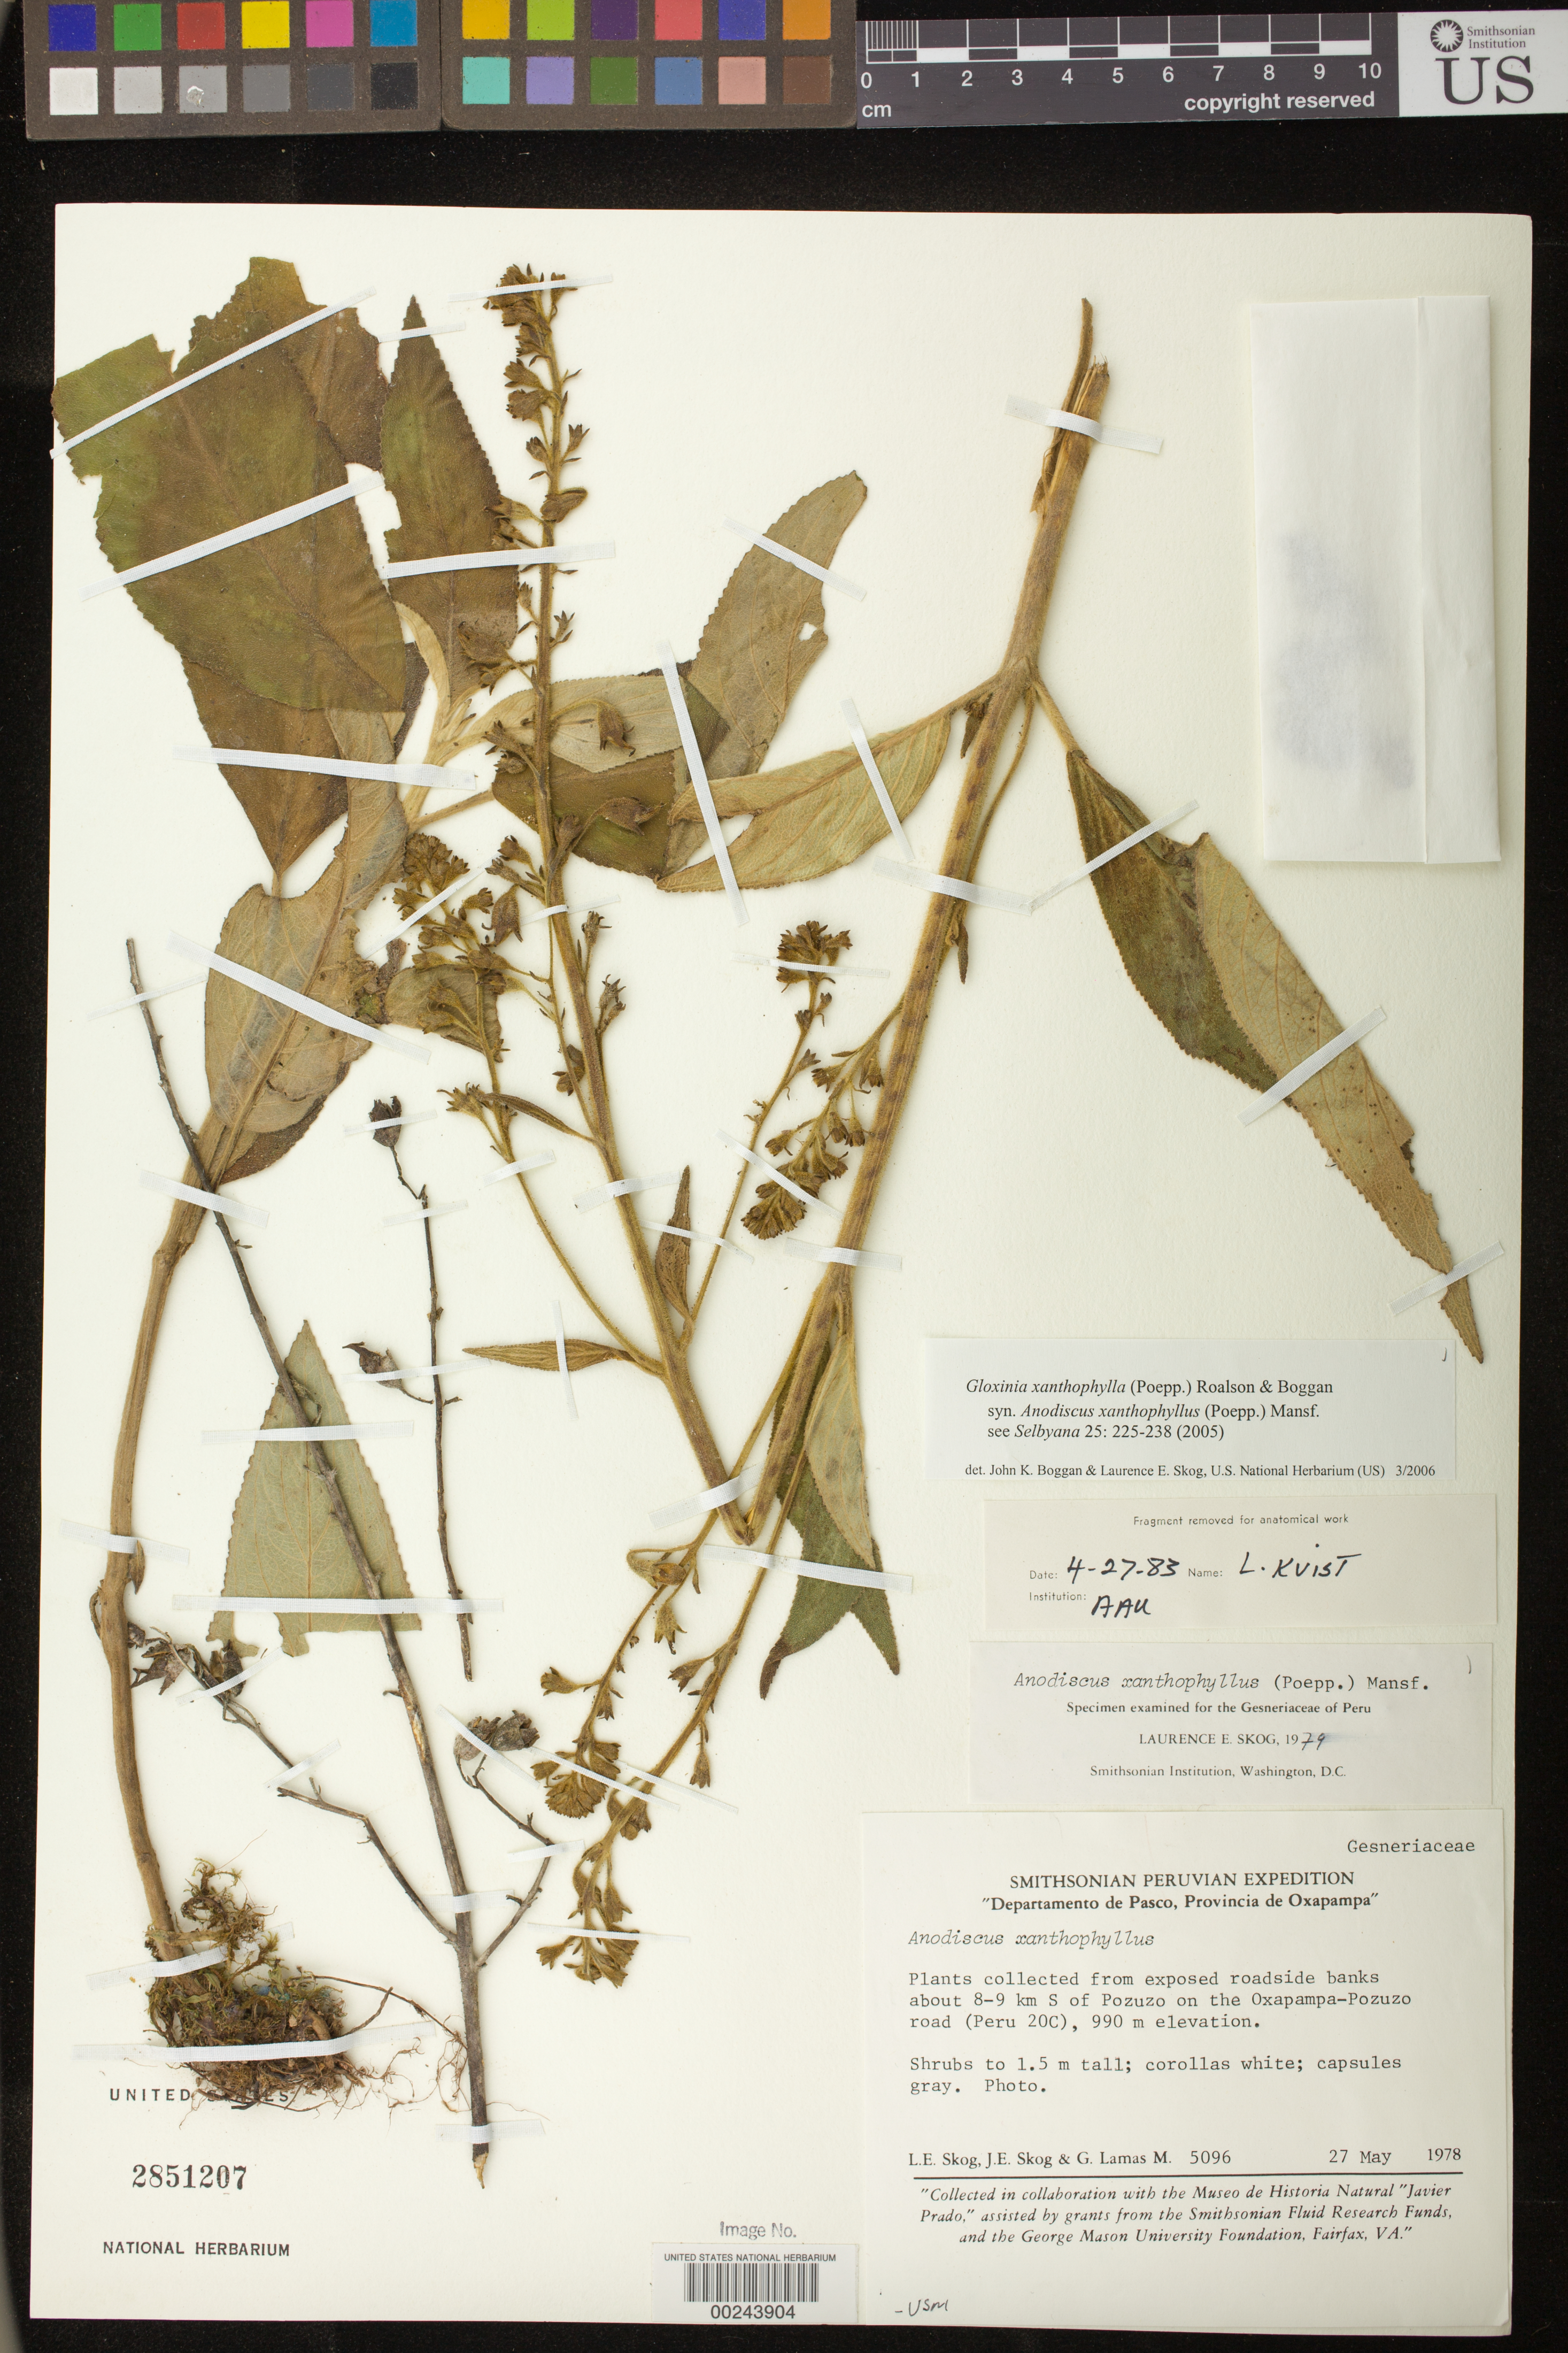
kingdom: Plantae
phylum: Tracheophyta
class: Magnoliopsida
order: Lamiales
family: Gesneriaceae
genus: Gloxinia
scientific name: Gloxinia xanthophylla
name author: (Poepp.) Roalson & Boggan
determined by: Boggan, J. K.; Skog, L. E.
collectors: L. E. Skog, J. E. Skog & G. Lamas M.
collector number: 5096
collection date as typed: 27 May 1978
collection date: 1978-05-27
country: Peru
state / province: Pasco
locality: Prov. Oxapampa; About 8-9 km S of Pozuzo on the Oxapampa - Pozuzo road (Peru 20c)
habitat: Exposed roadside banks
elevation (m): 900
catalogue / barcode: US 2851207